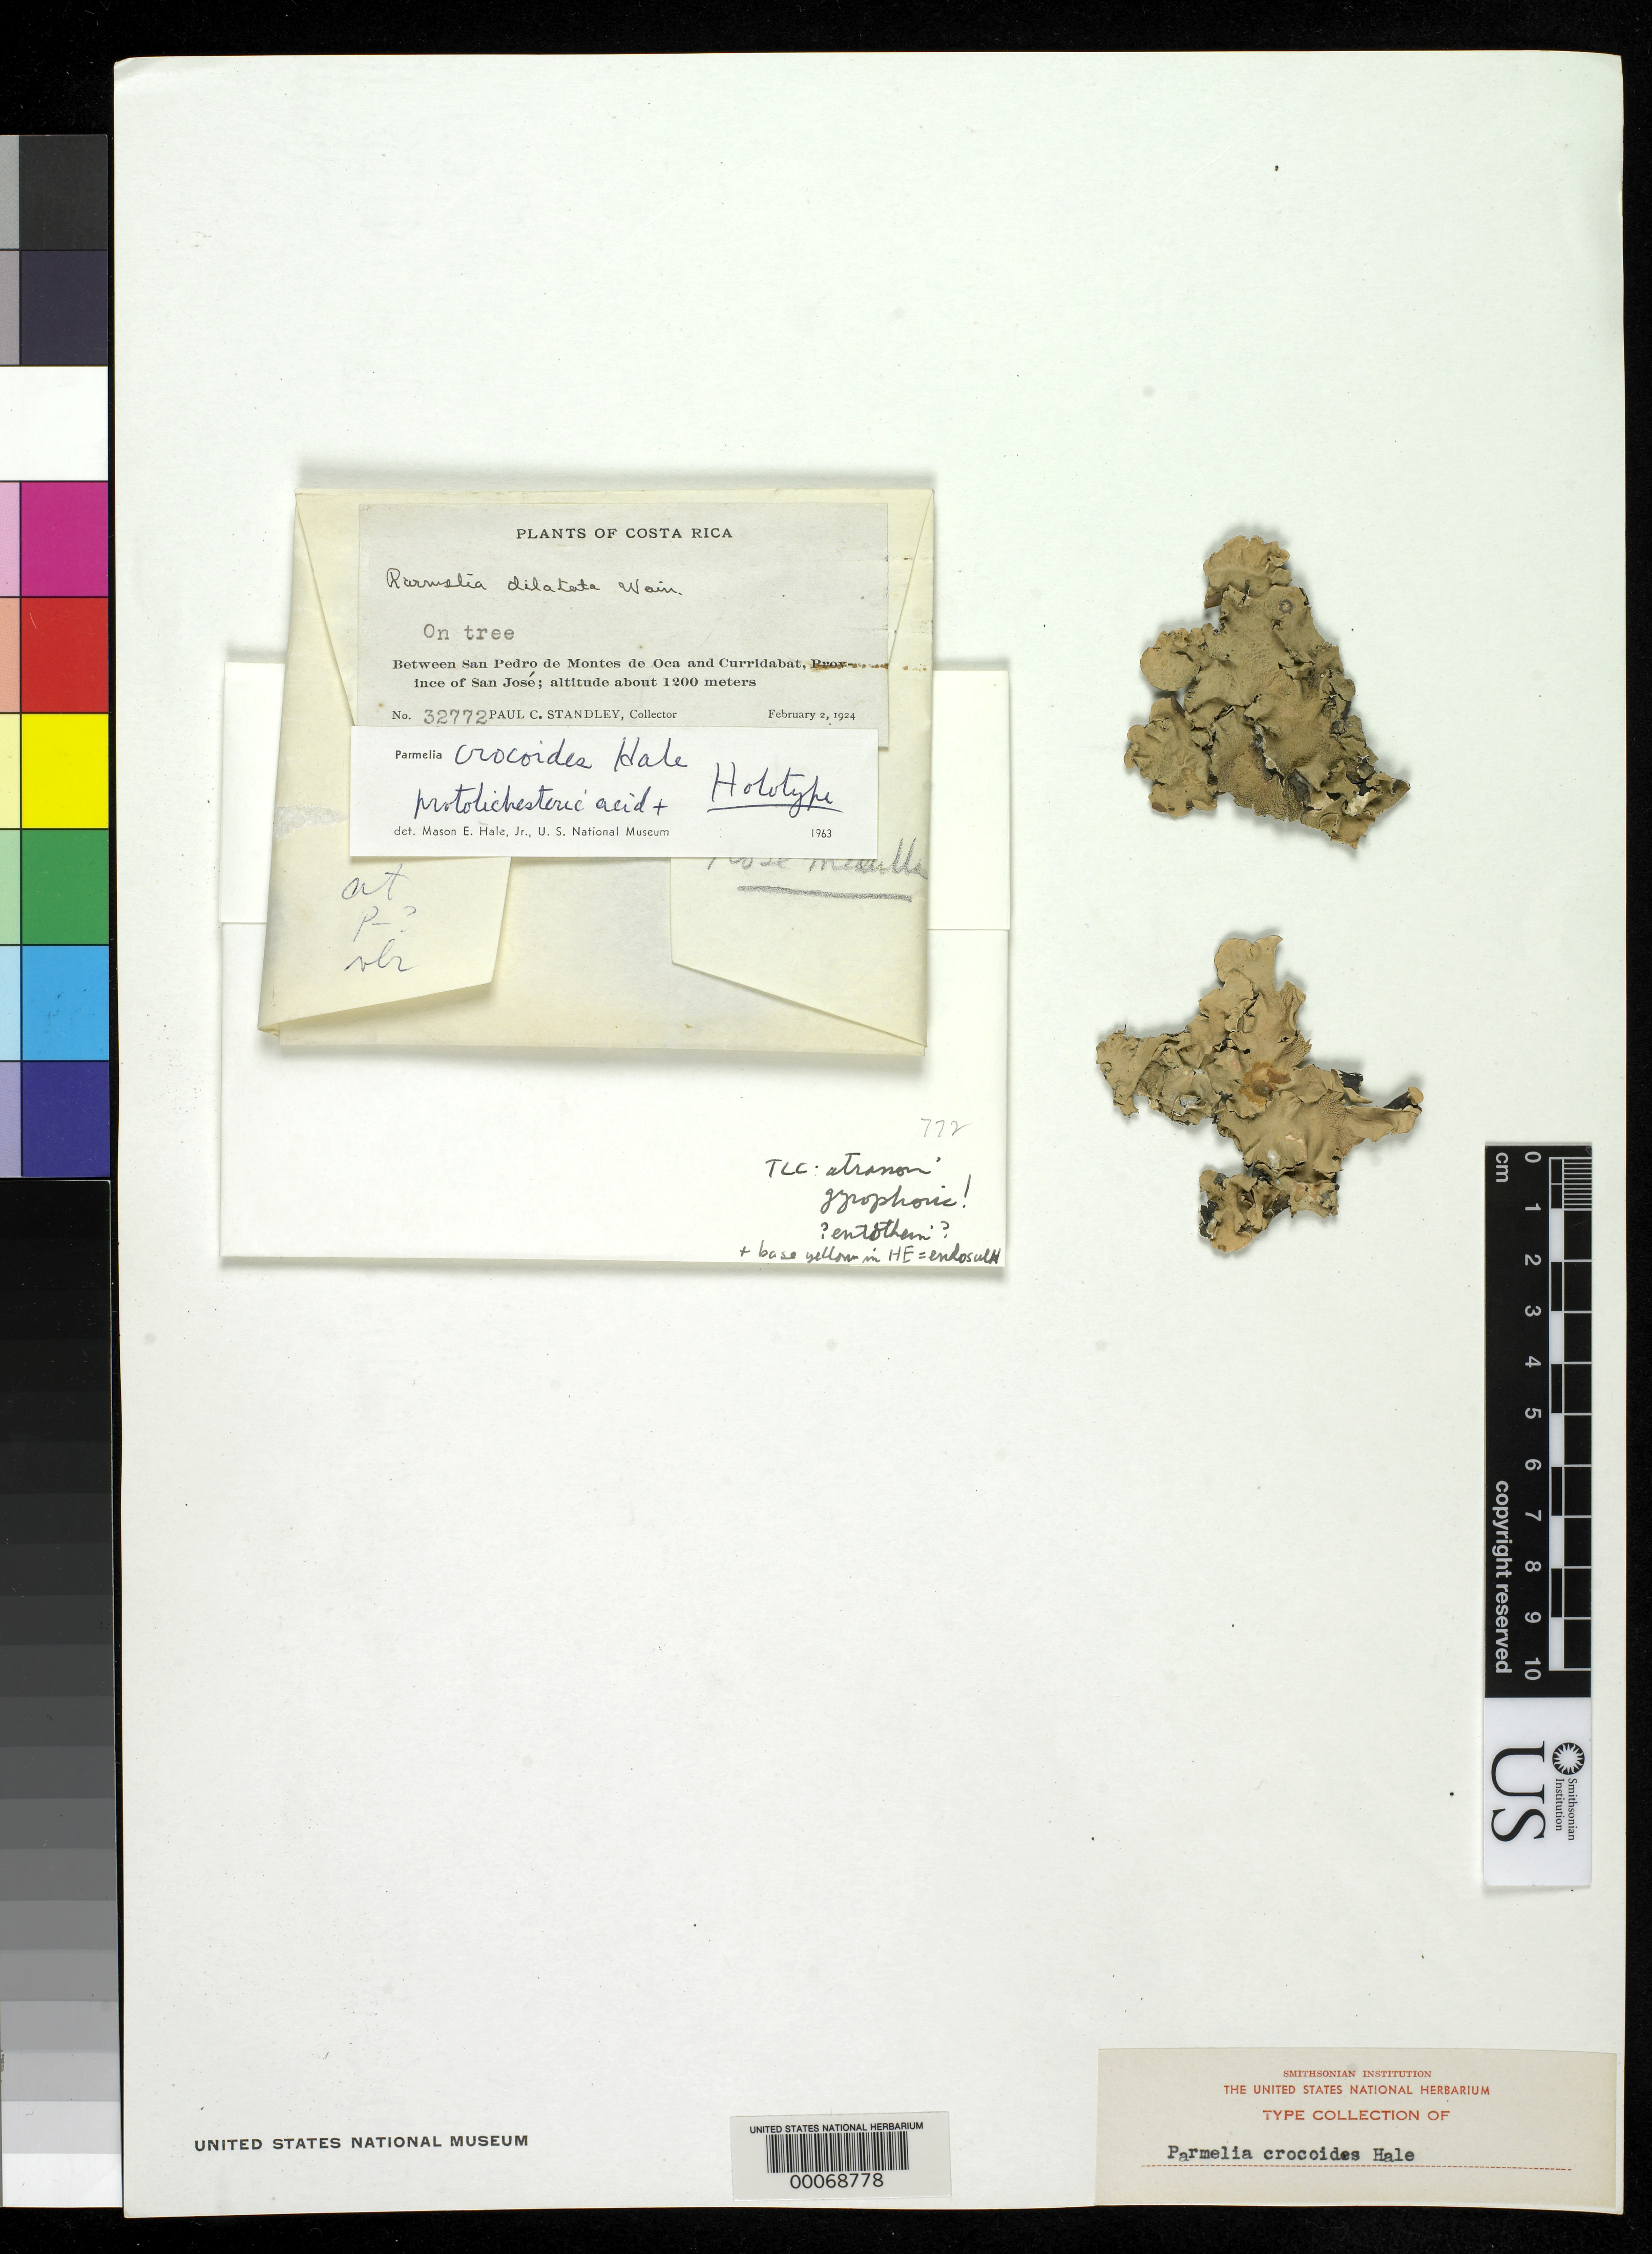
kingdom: Fungi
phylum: Ascomycota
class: Lecanoromycetes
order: Lecanorales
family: Parmeliaceae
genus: Parmelia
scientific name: Parmelia crocoides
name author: Hale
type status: Holotype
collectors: P. C. Standley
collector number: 32772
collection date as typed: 02 Feb 1924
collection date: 1924-02-02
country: Costa Rica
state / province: San José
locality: Between San Pedro de Montes de Oca & Curridabat.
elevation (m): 1200